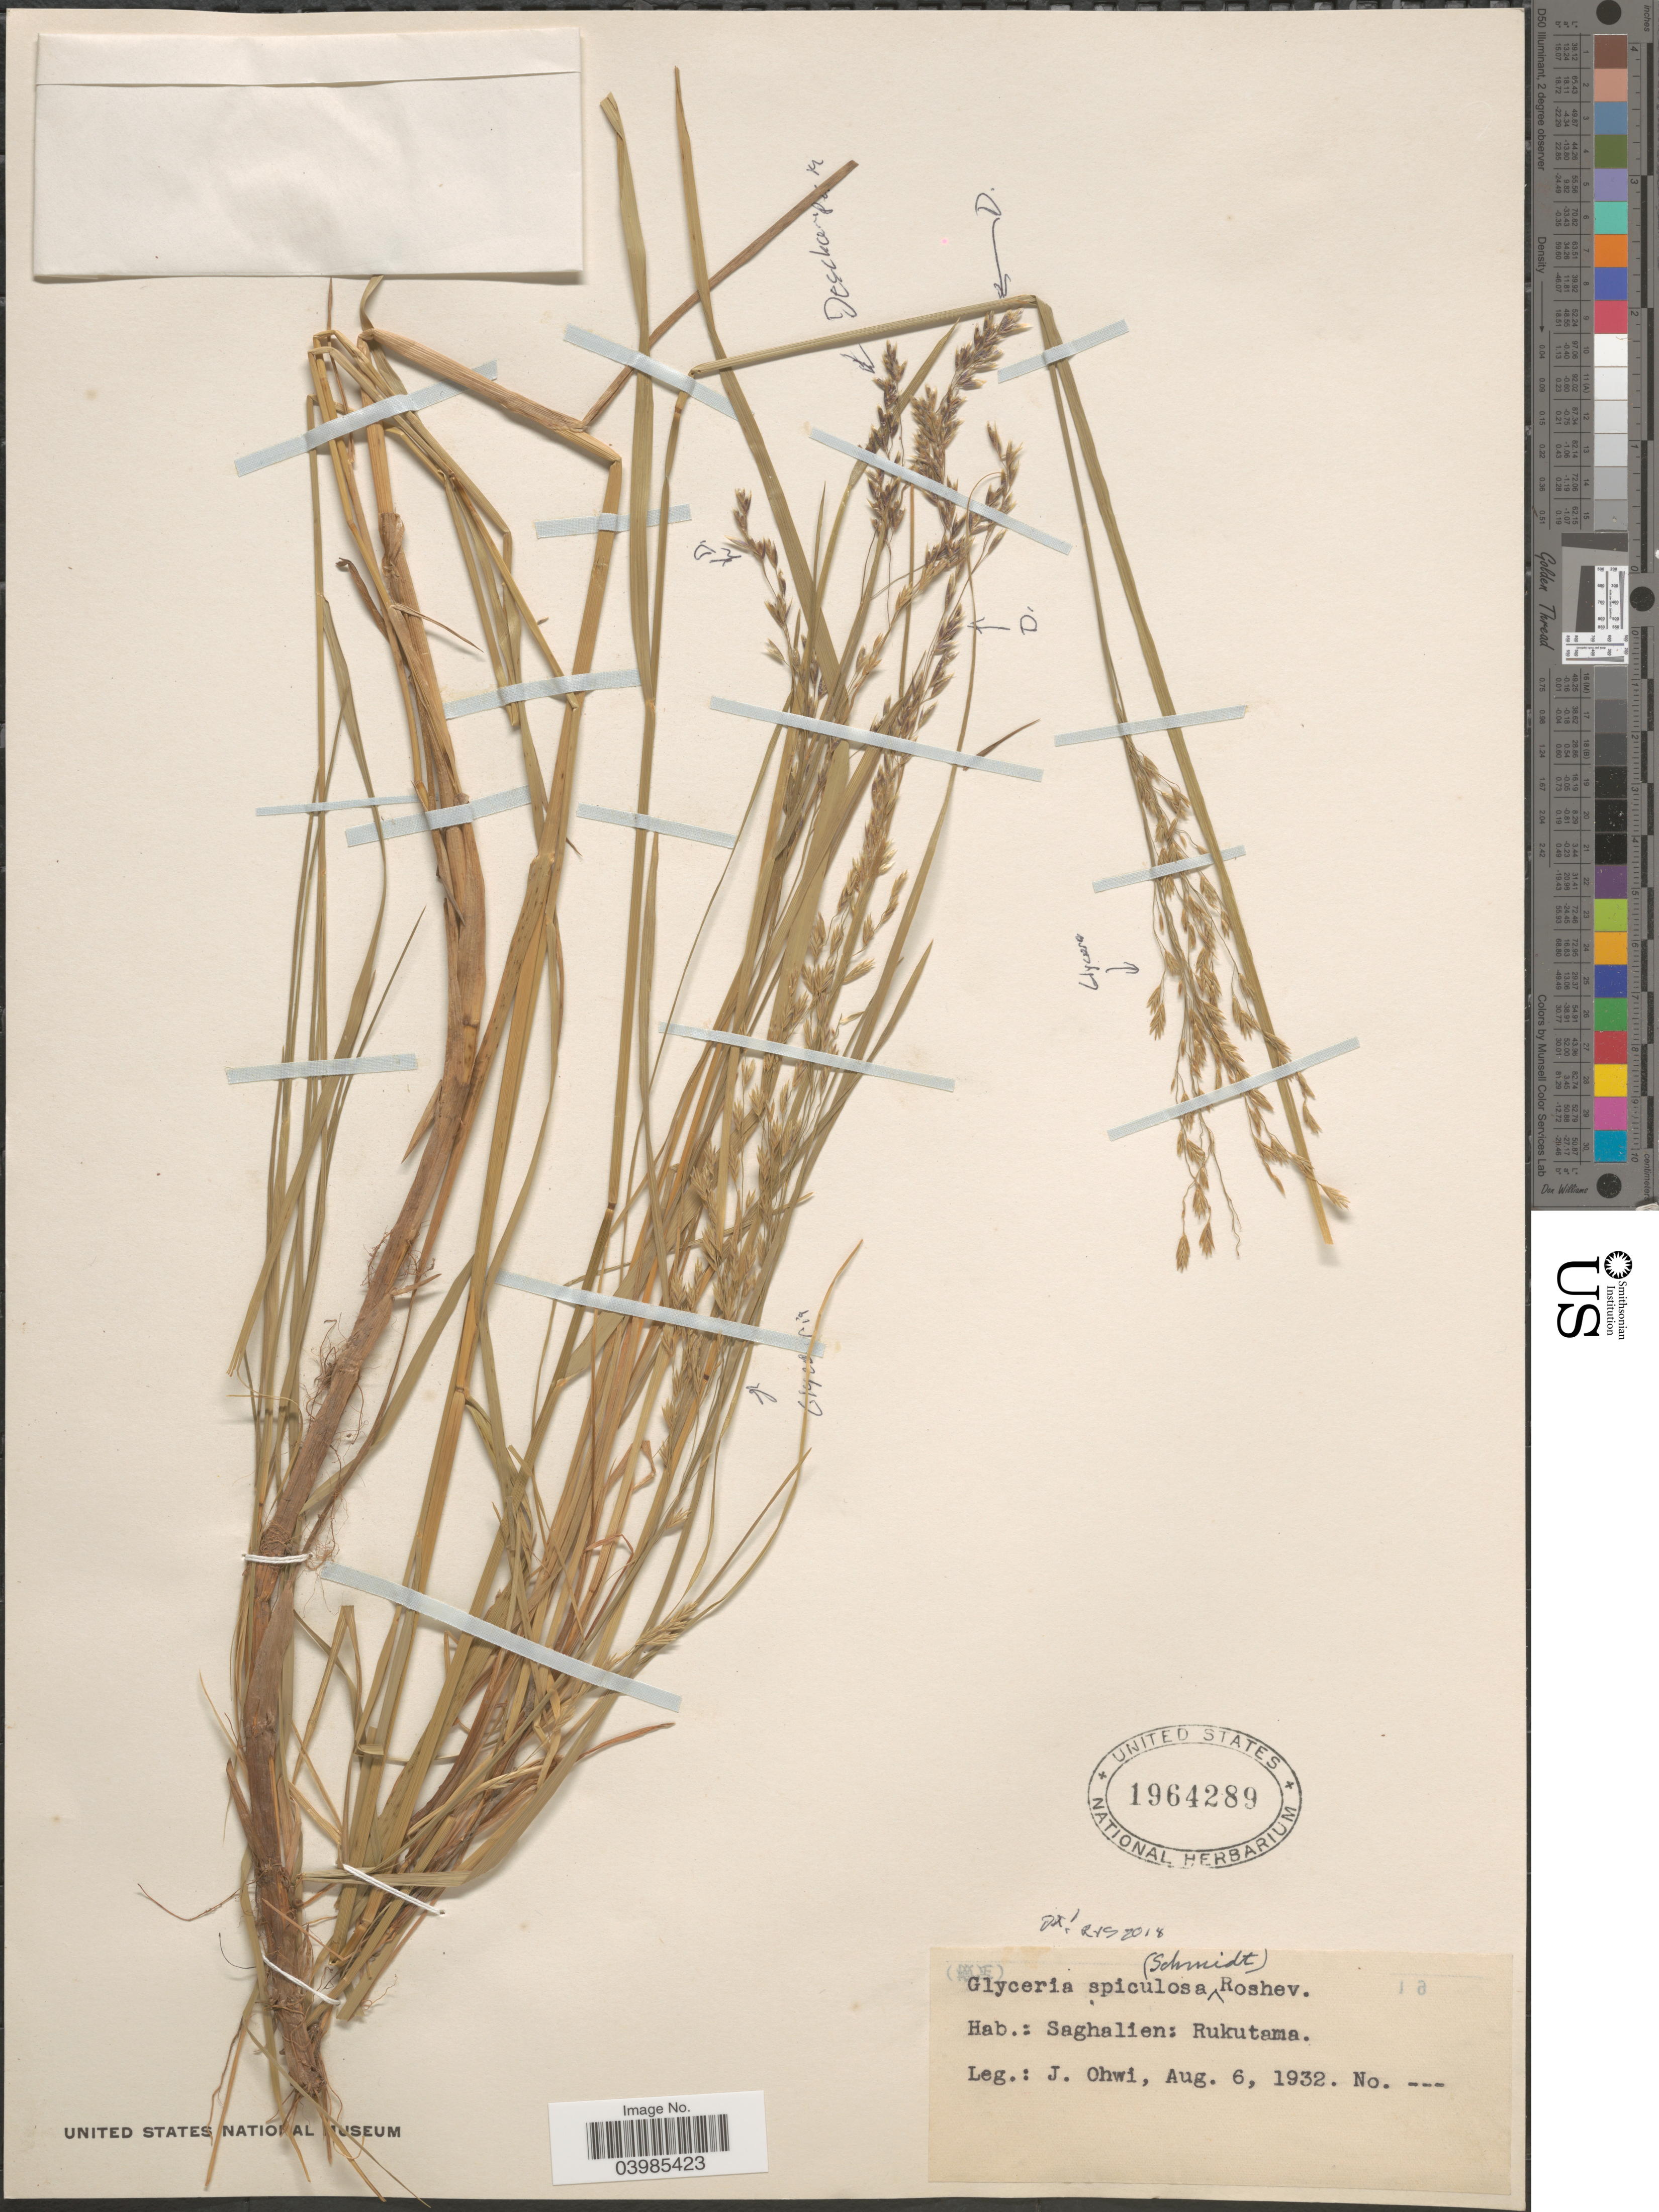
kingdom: Plantae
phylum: Tracheophyta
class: Liliopsida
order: Poales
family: Poaceae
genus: Glyceria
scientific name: Glyceria spiculosa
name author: (F.W. Schmidt) Roshev.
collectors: J. Ohwi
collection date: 1932-08-06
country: Russian Federation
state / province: Sakhalin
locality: Saghalien: Rukutama.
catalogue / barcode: US 1964289